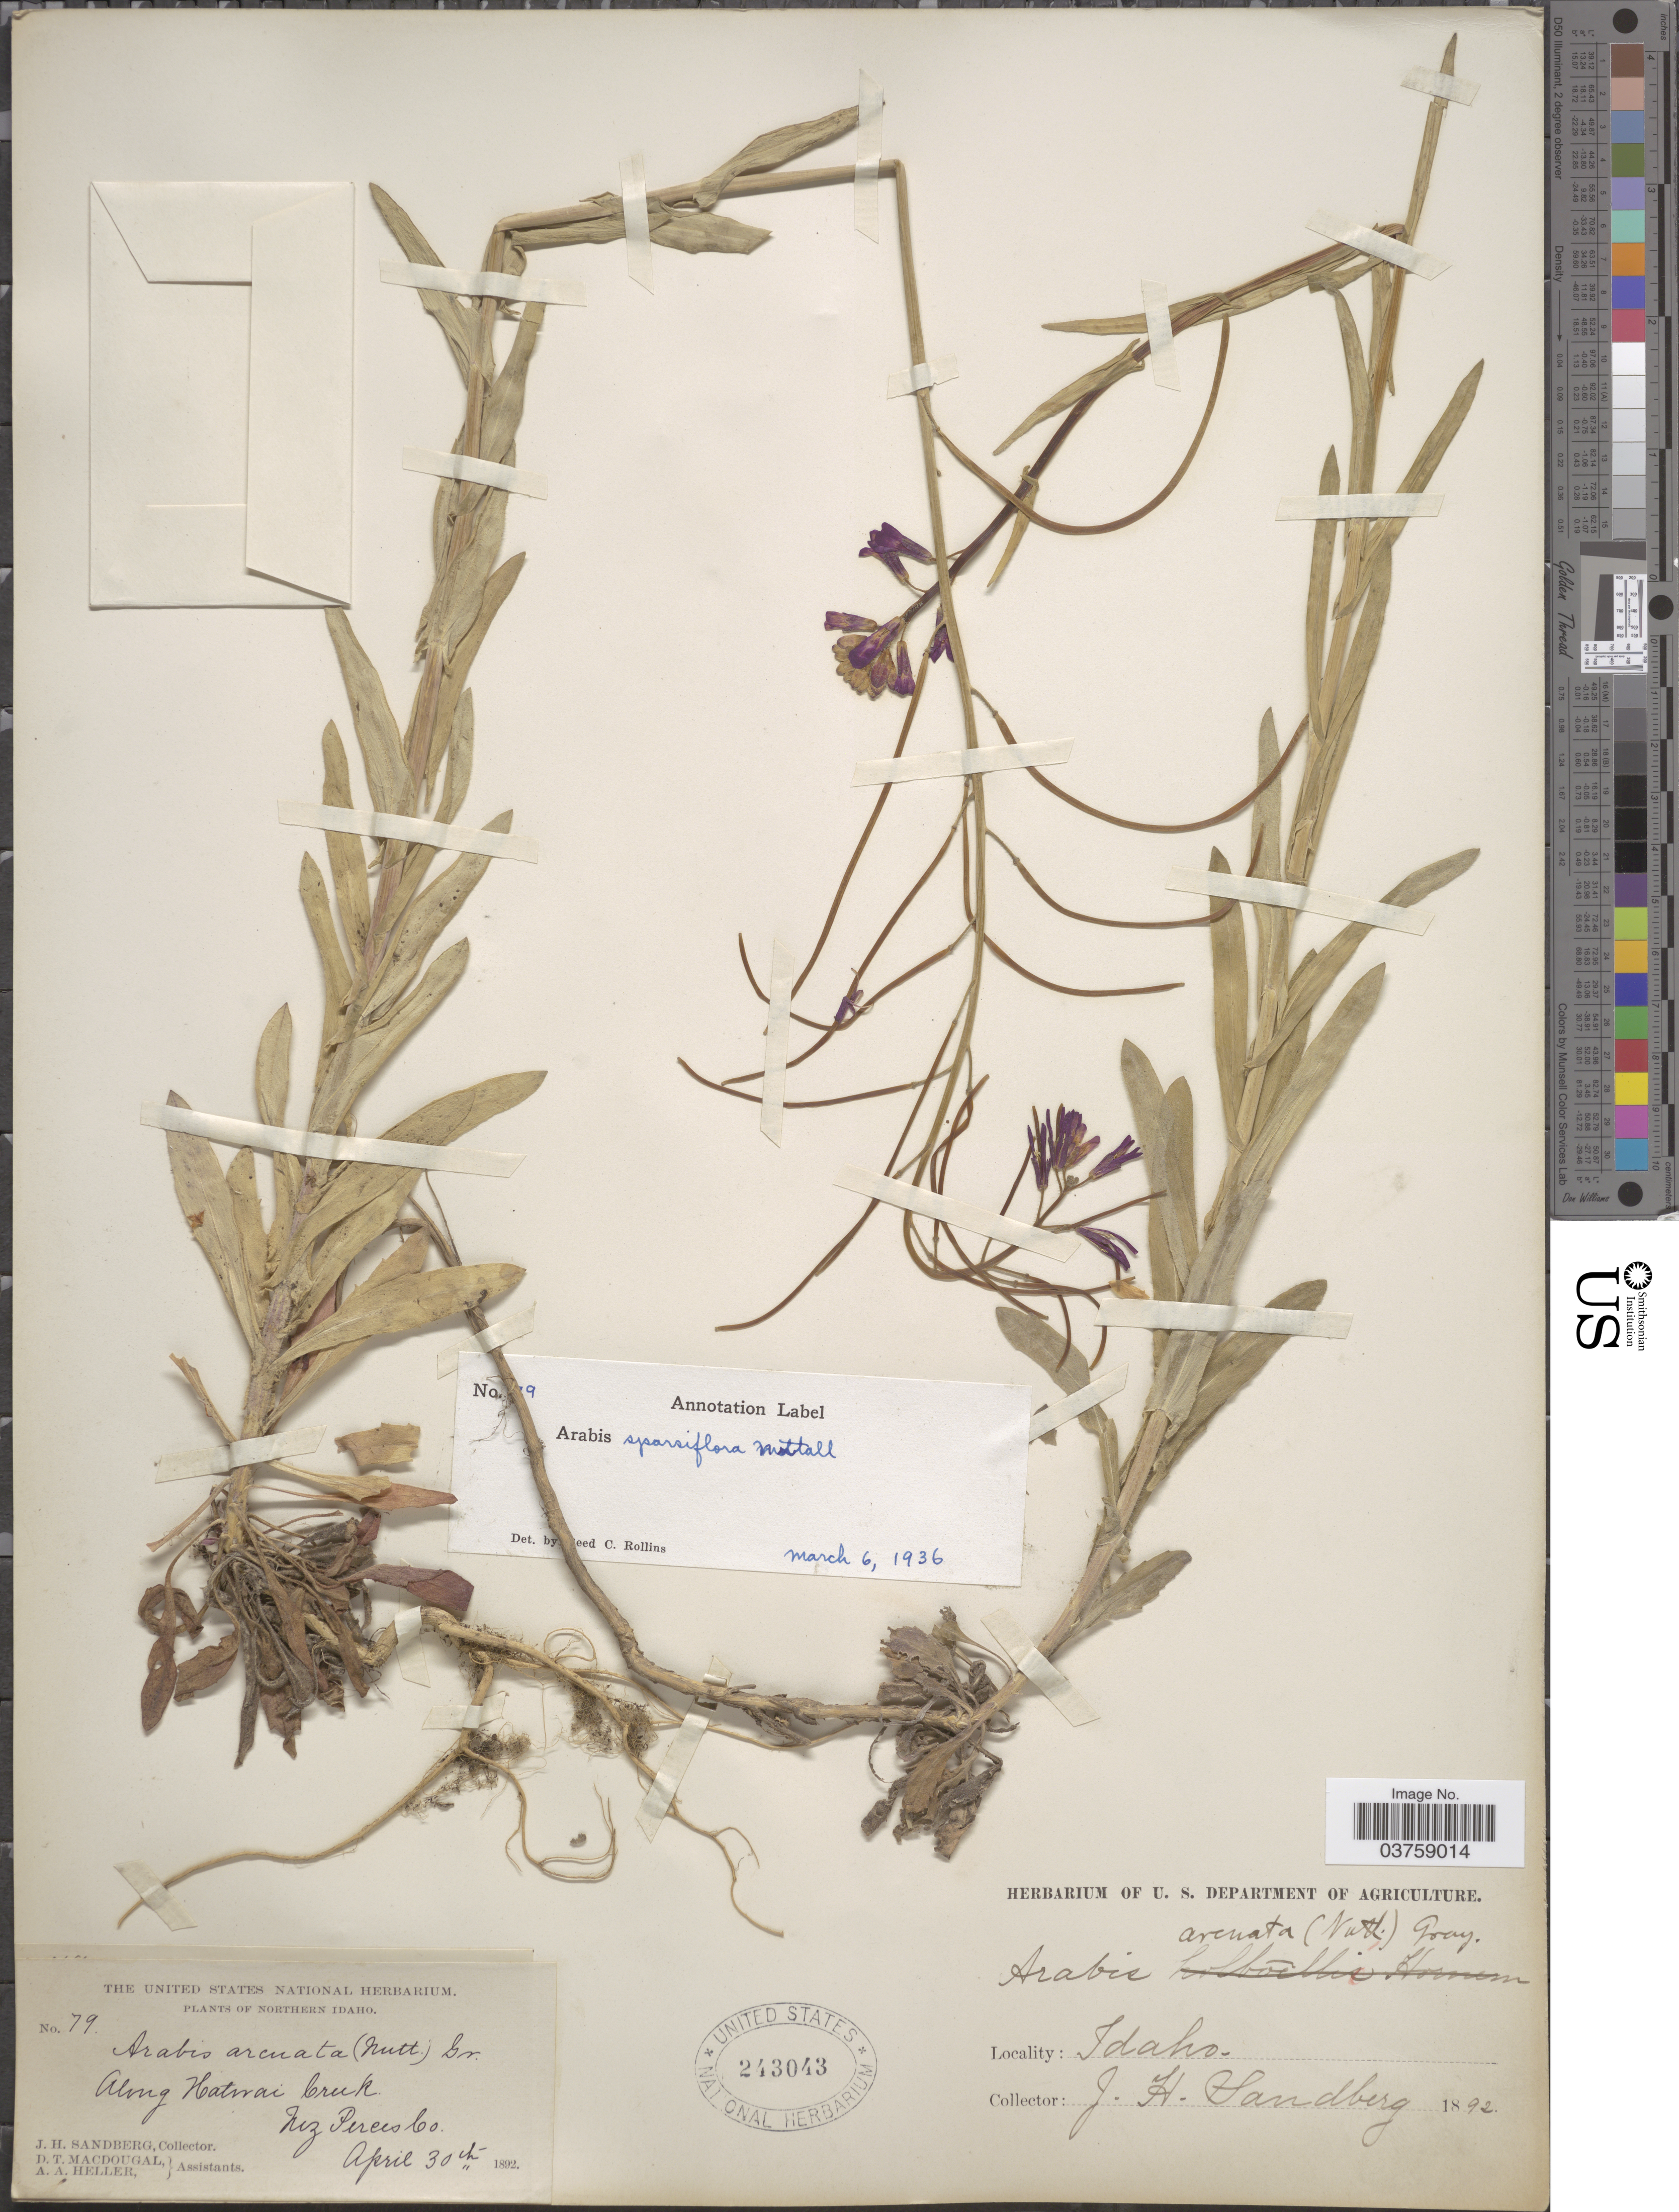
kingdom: Plantae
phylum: Tracheophyta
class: Magnoliopsida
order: Brassicales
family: Brassicaceae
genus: Arabis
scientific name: Arabis sparsiflora var. subvillosa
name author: (S. Watson) Rollins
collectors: J. H. Sandberg, D. T. MacDougal & A. A. Heller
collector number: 79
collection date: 1892-04-30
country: United States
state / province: Idaho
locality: Northern Idaho. Along Hatmai Creek. Nez Perces Co.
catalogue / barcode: US 243043